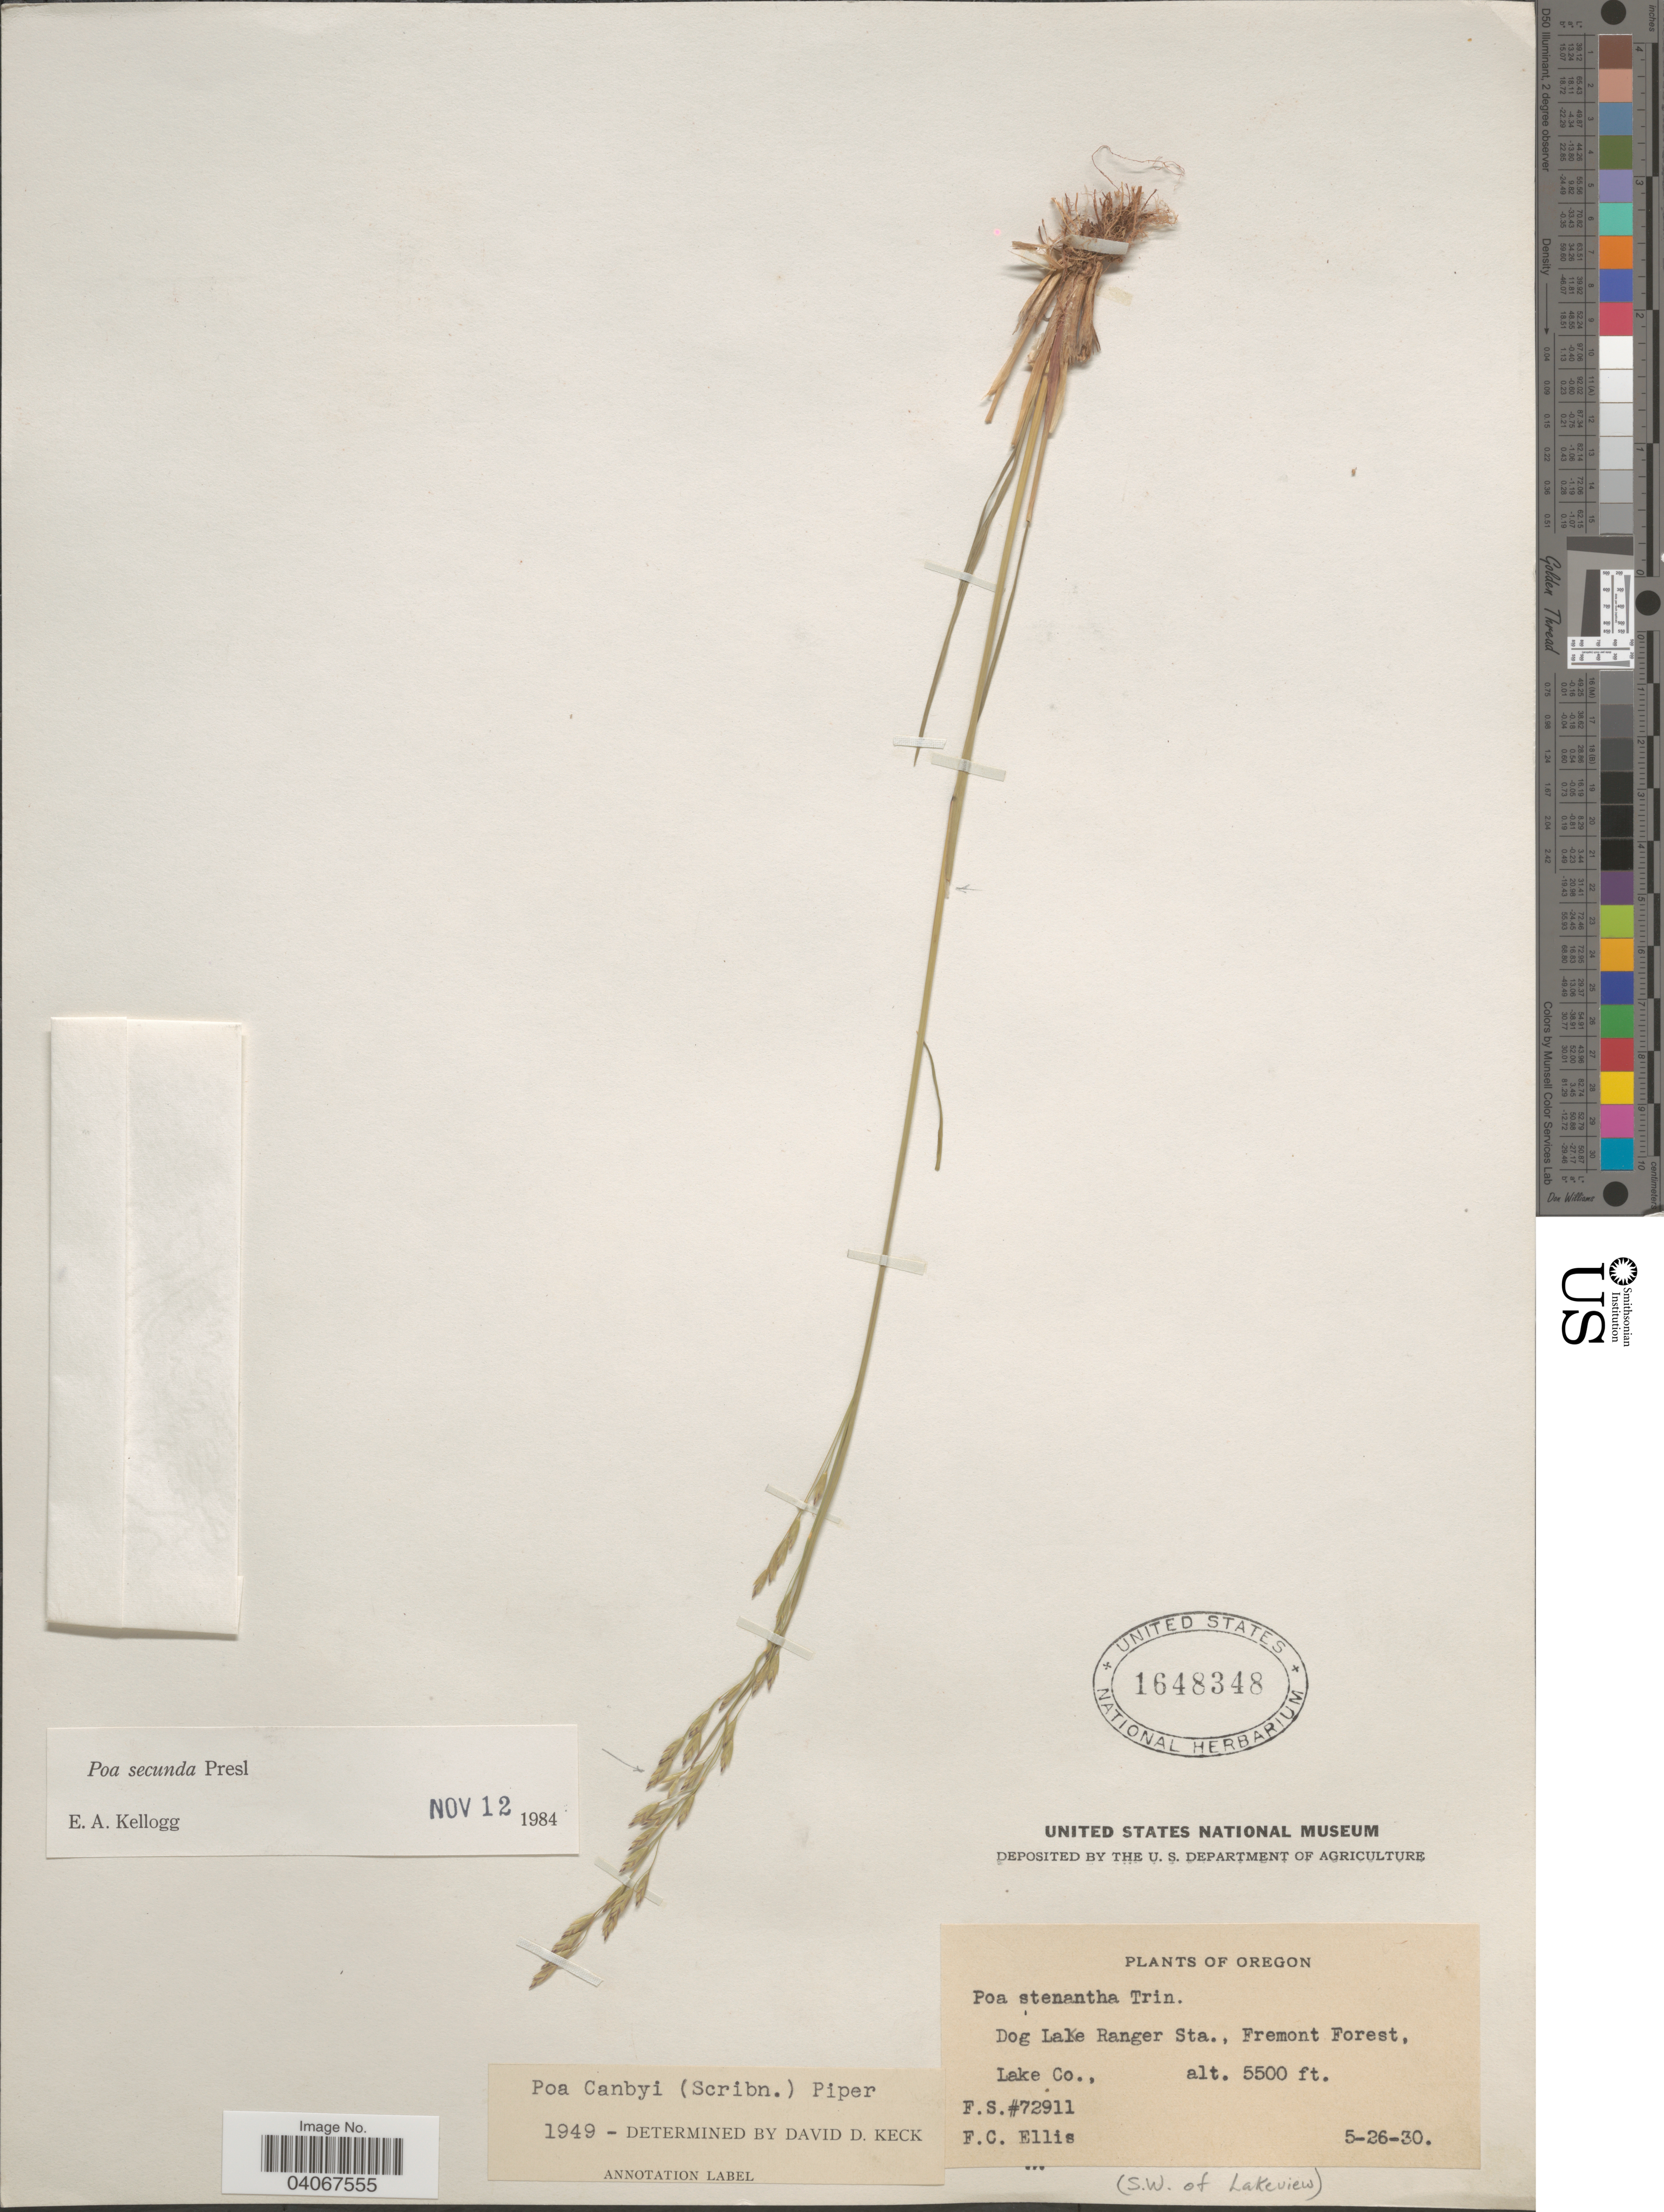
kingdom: Plantae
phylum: Tracheophyta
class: Liliopsida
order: Poales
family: Poaceae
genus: Poa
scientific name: Poa secunda subsp. secunda var. secunda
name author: J. Presl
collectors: F. Ellis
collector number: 72911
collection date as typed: Transcribed d/m/y: 26/5/30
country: United States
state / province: Oregon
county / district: Lake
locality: Dog Lake Ranger Sta., Fremont Forest, Lake Co. S.W. of Lakeview.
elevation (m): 1676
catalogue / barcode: US 1648348